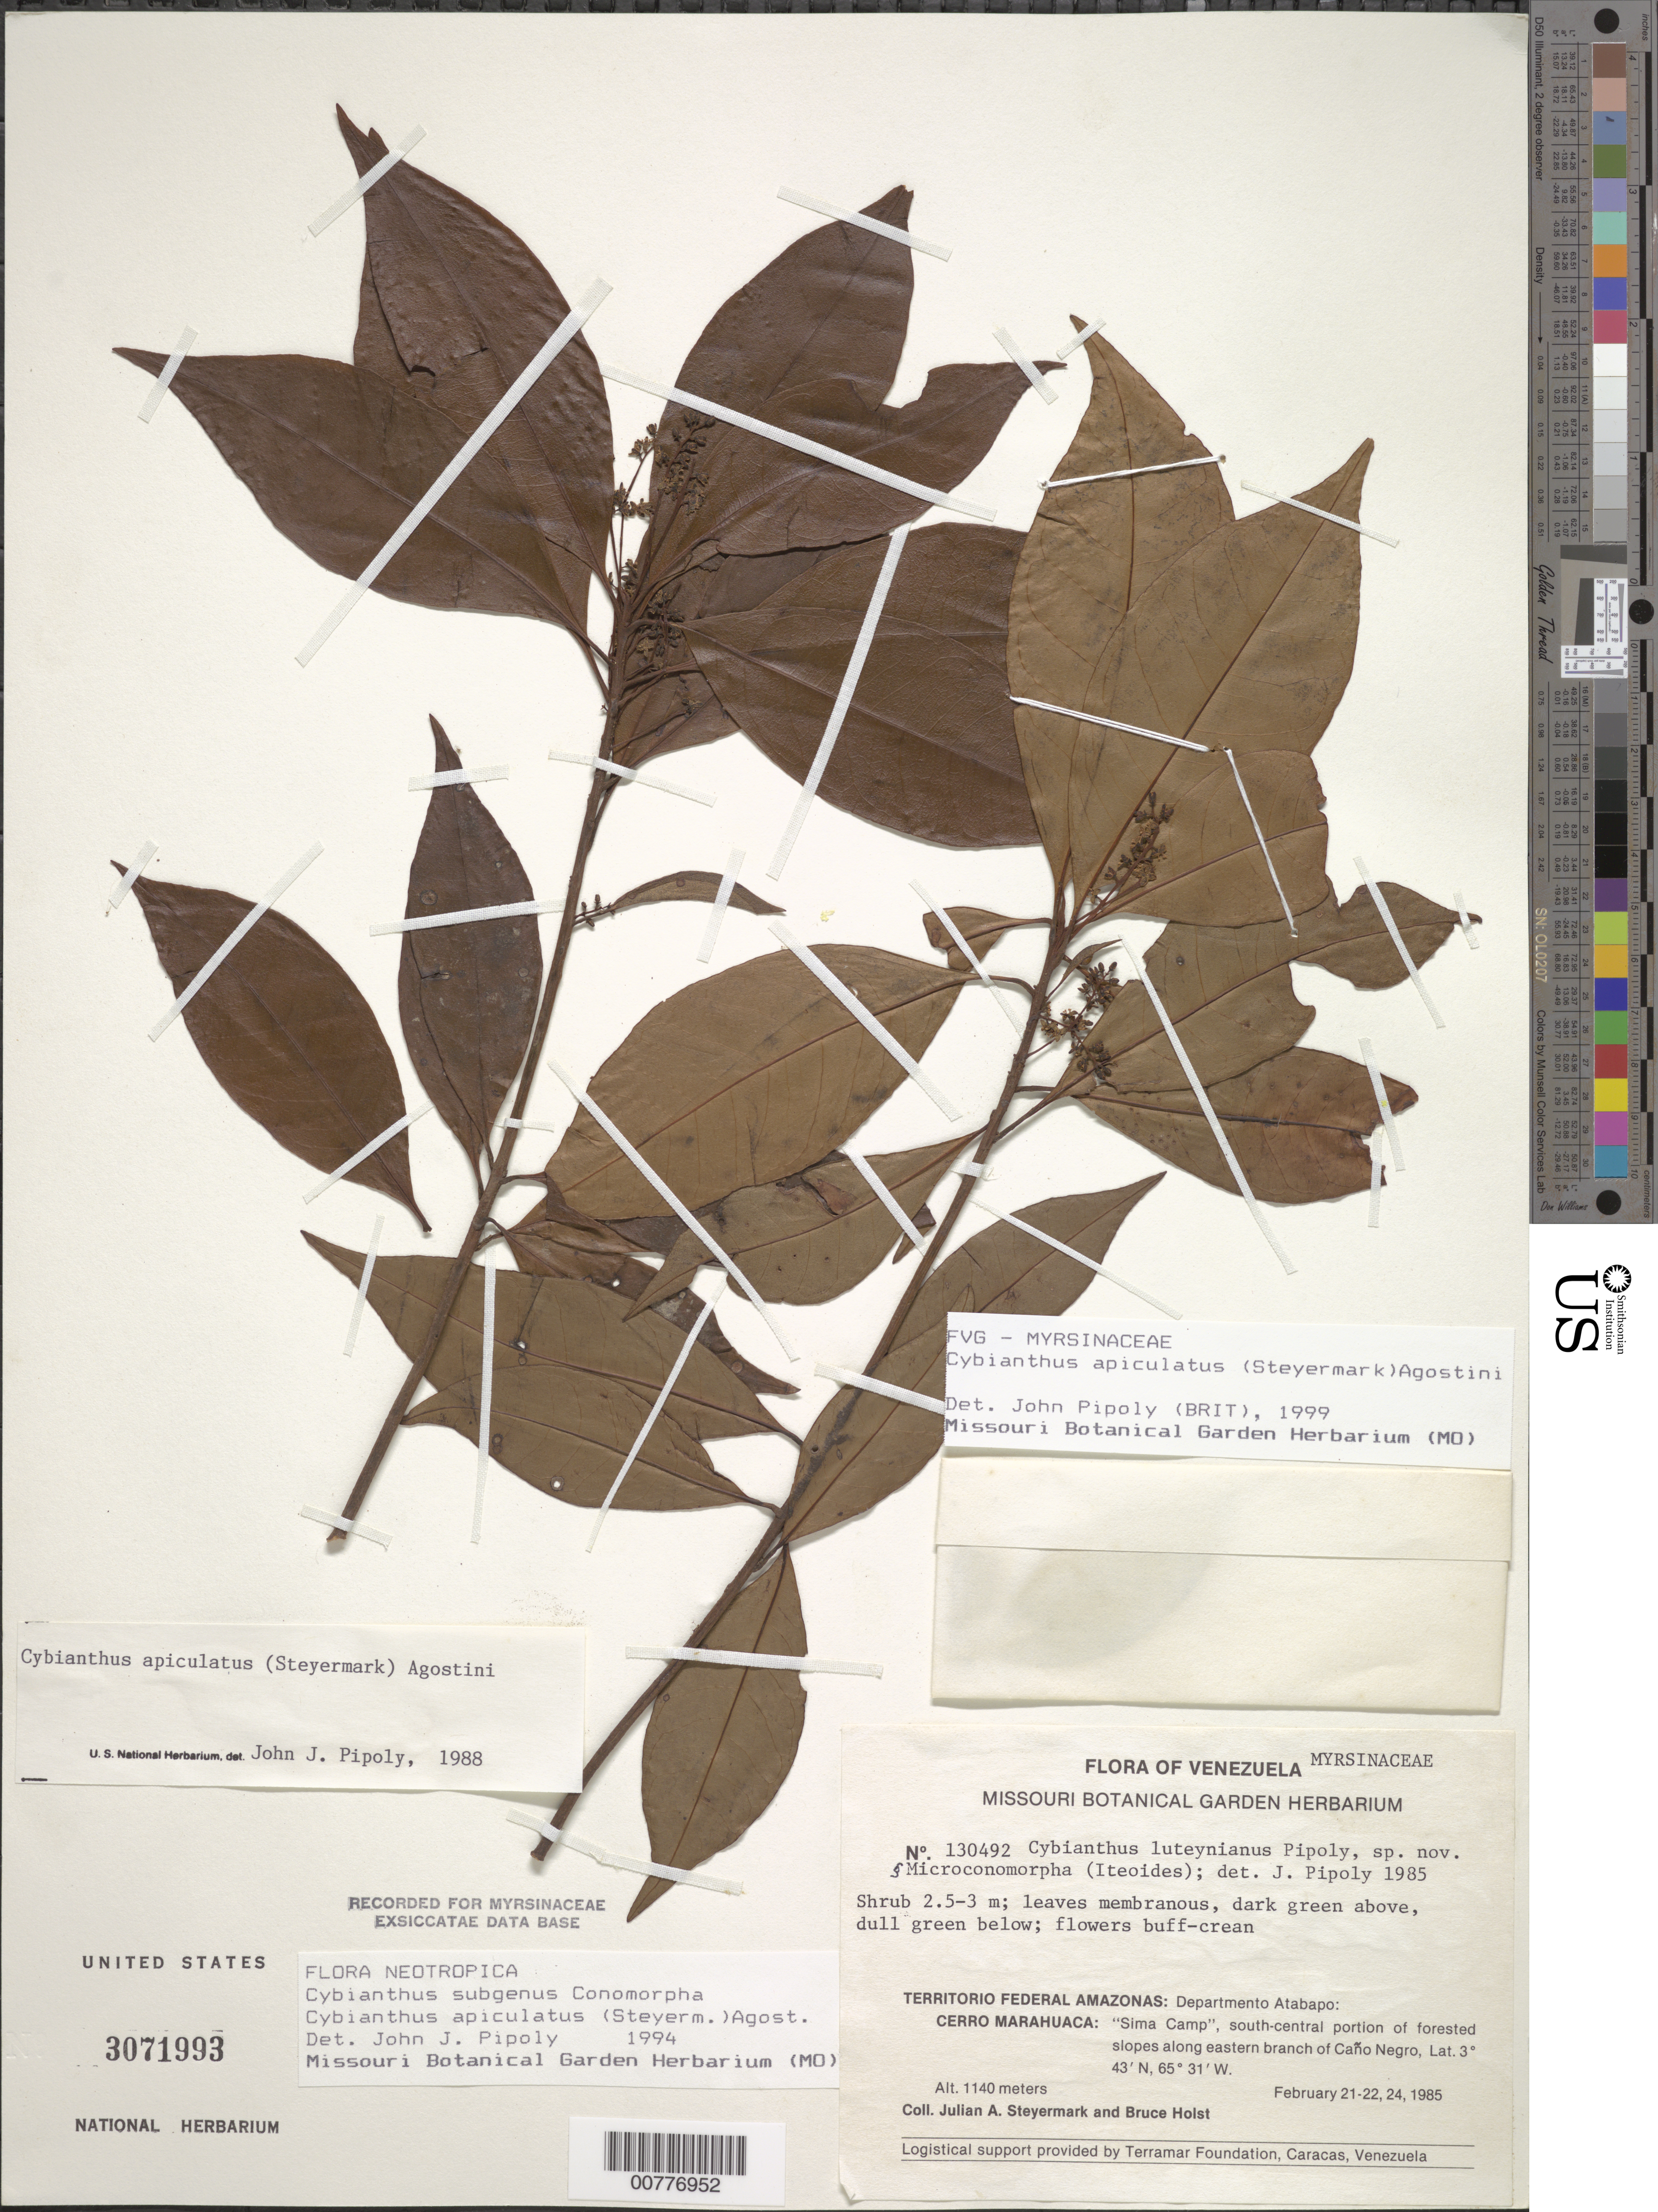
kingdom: Plantae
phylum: Tracheophyta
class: Magnoliopsida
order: Ericales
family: Primulaceae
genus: Cybianthus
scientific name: Cybianthus apiculatus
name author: (Steyerm.) G. Agostini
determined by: Pipoly, J. J., III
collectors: J. Steyermark & B. Holst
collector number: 130492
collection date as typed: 21-Feb-85 to 24-Feb-85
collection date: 1985-02-21/1985-02-24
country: Venezuela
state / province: Amazonas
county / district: Atabapo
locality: Cerro Marahuaca, "Sima Camp", south-central portion of slopes along eastern branch of Caño Negro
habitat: Forested slopes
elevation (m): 1140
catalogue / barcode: US 3071993